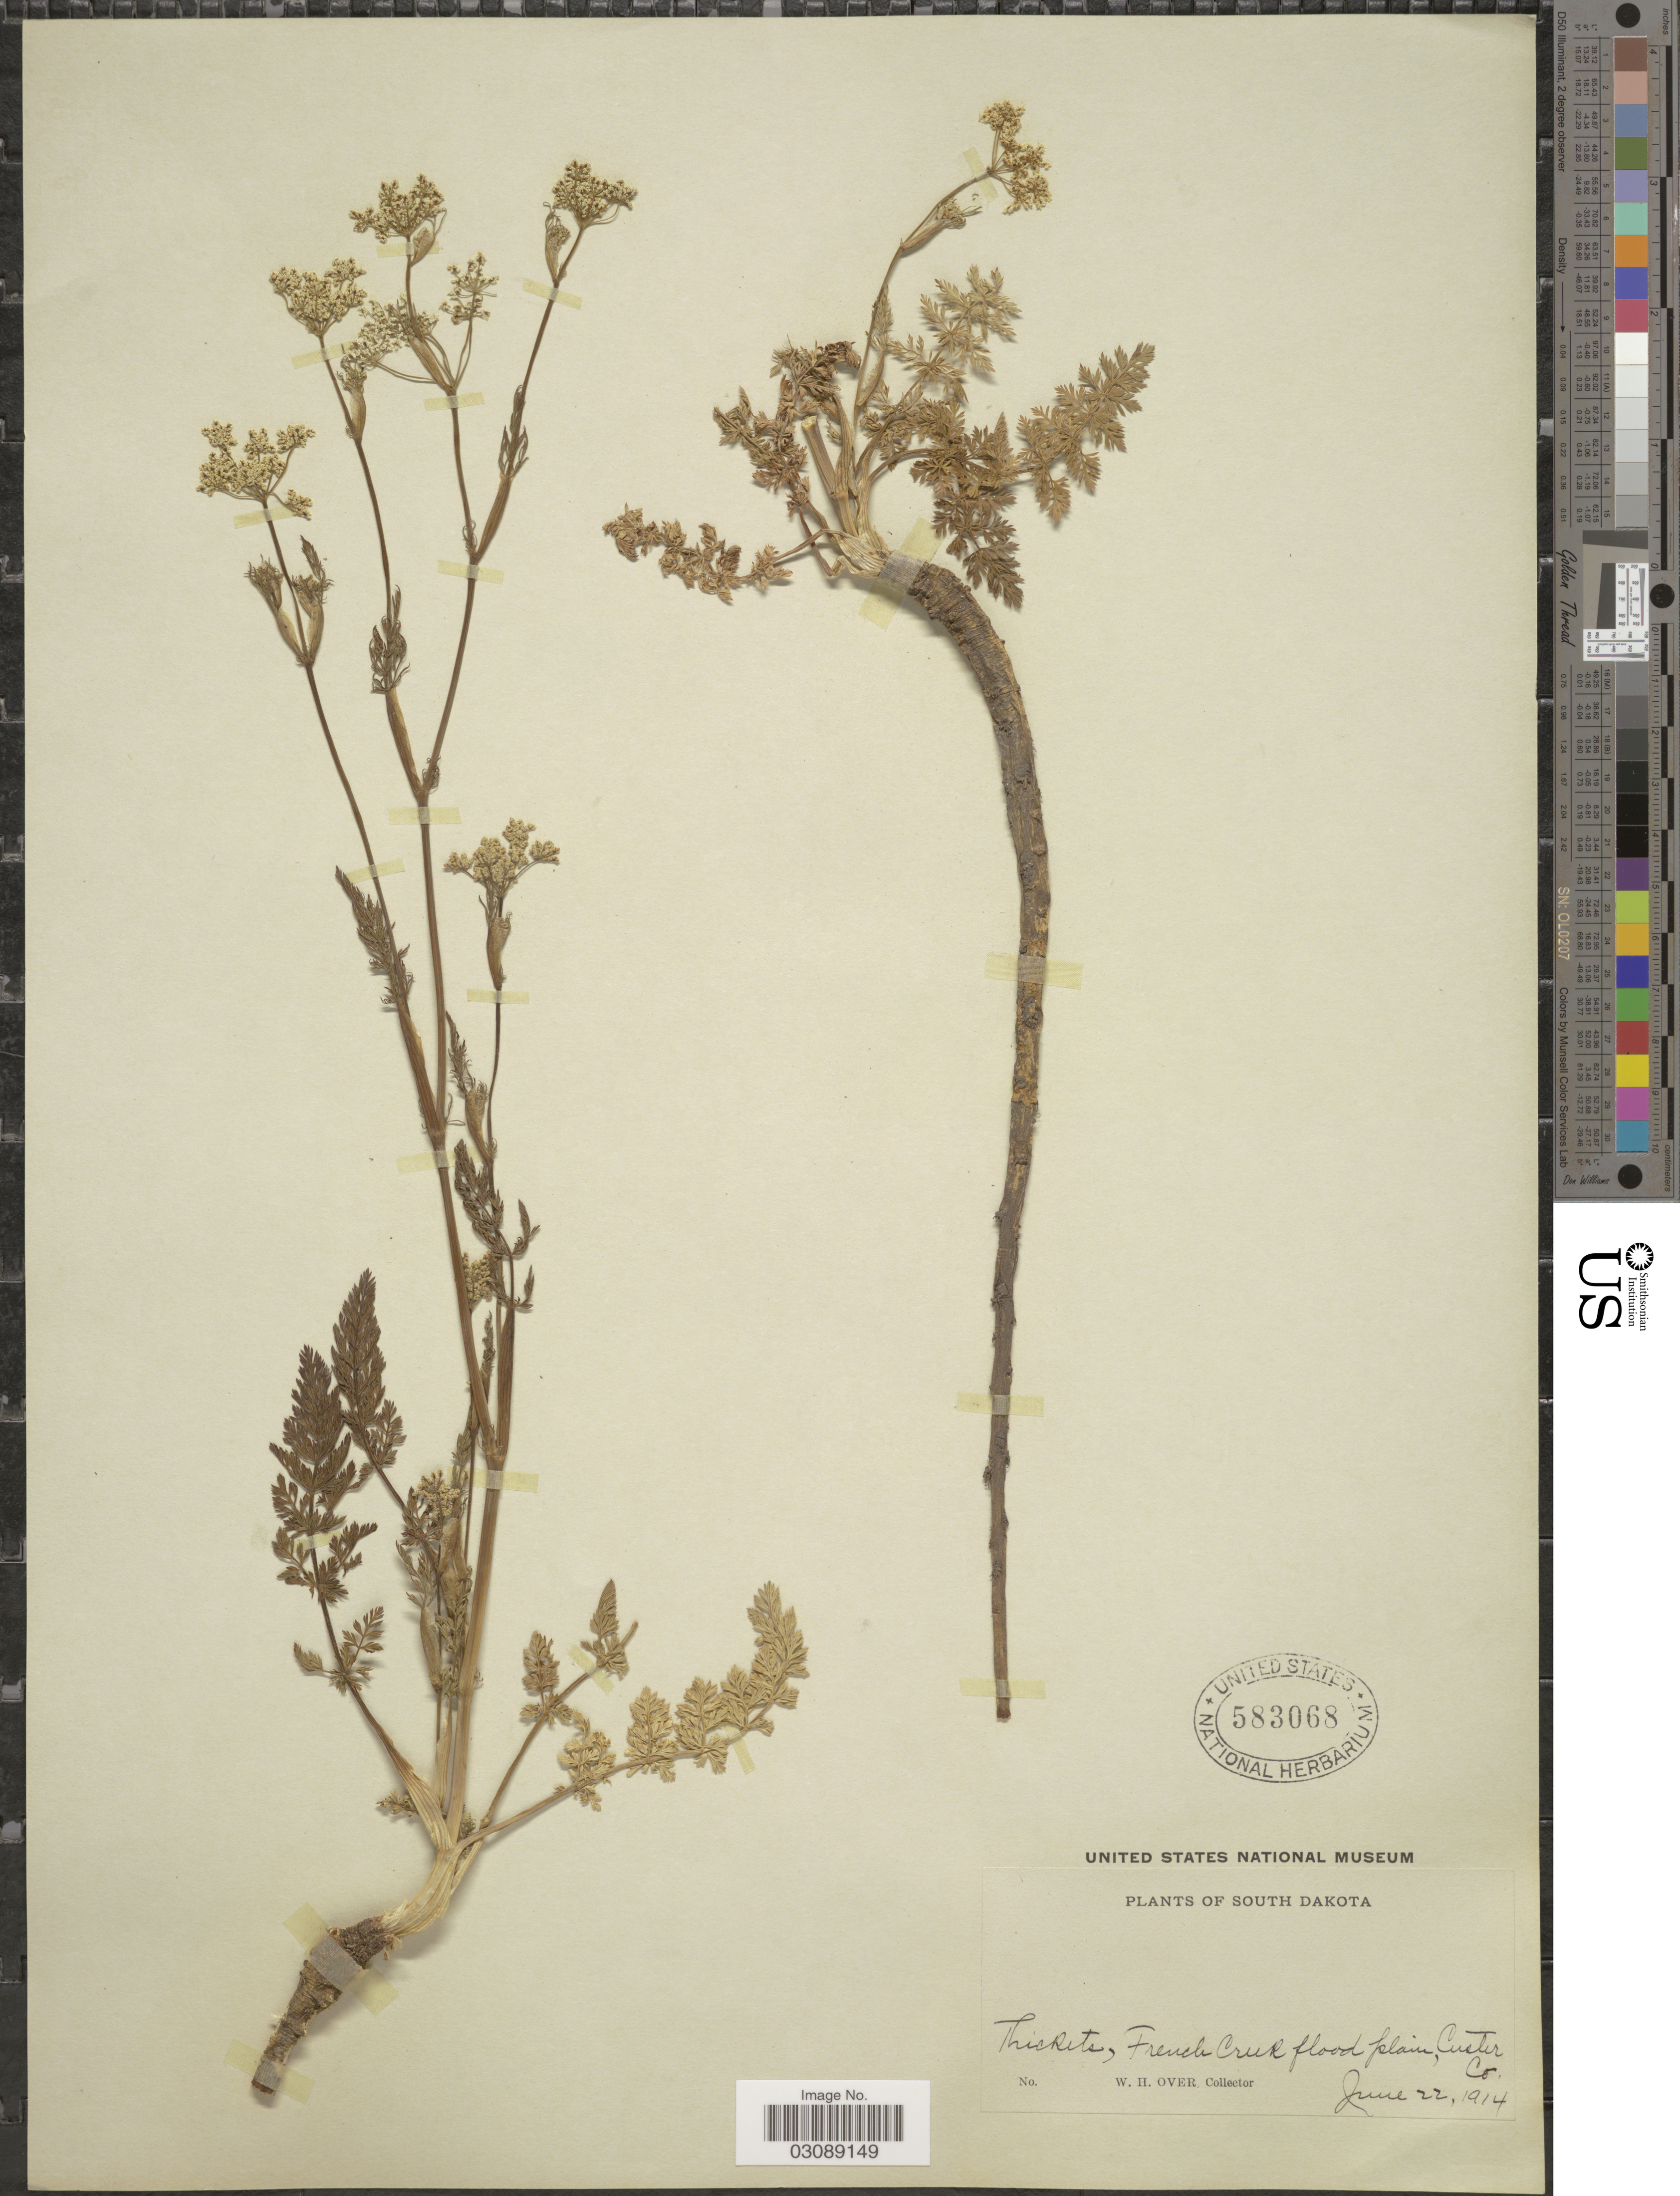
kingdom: Plantae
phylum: Tracheophyta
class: Magnoliopsida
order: Apiales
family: Apiaceae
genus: Ligusticum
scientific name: Ligusticum sp.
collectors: W. Over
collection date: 1914-06-22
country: United States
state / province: South Dakota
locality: Thickets, French Creek flood plain, Custer Co.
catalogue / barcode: US 583068